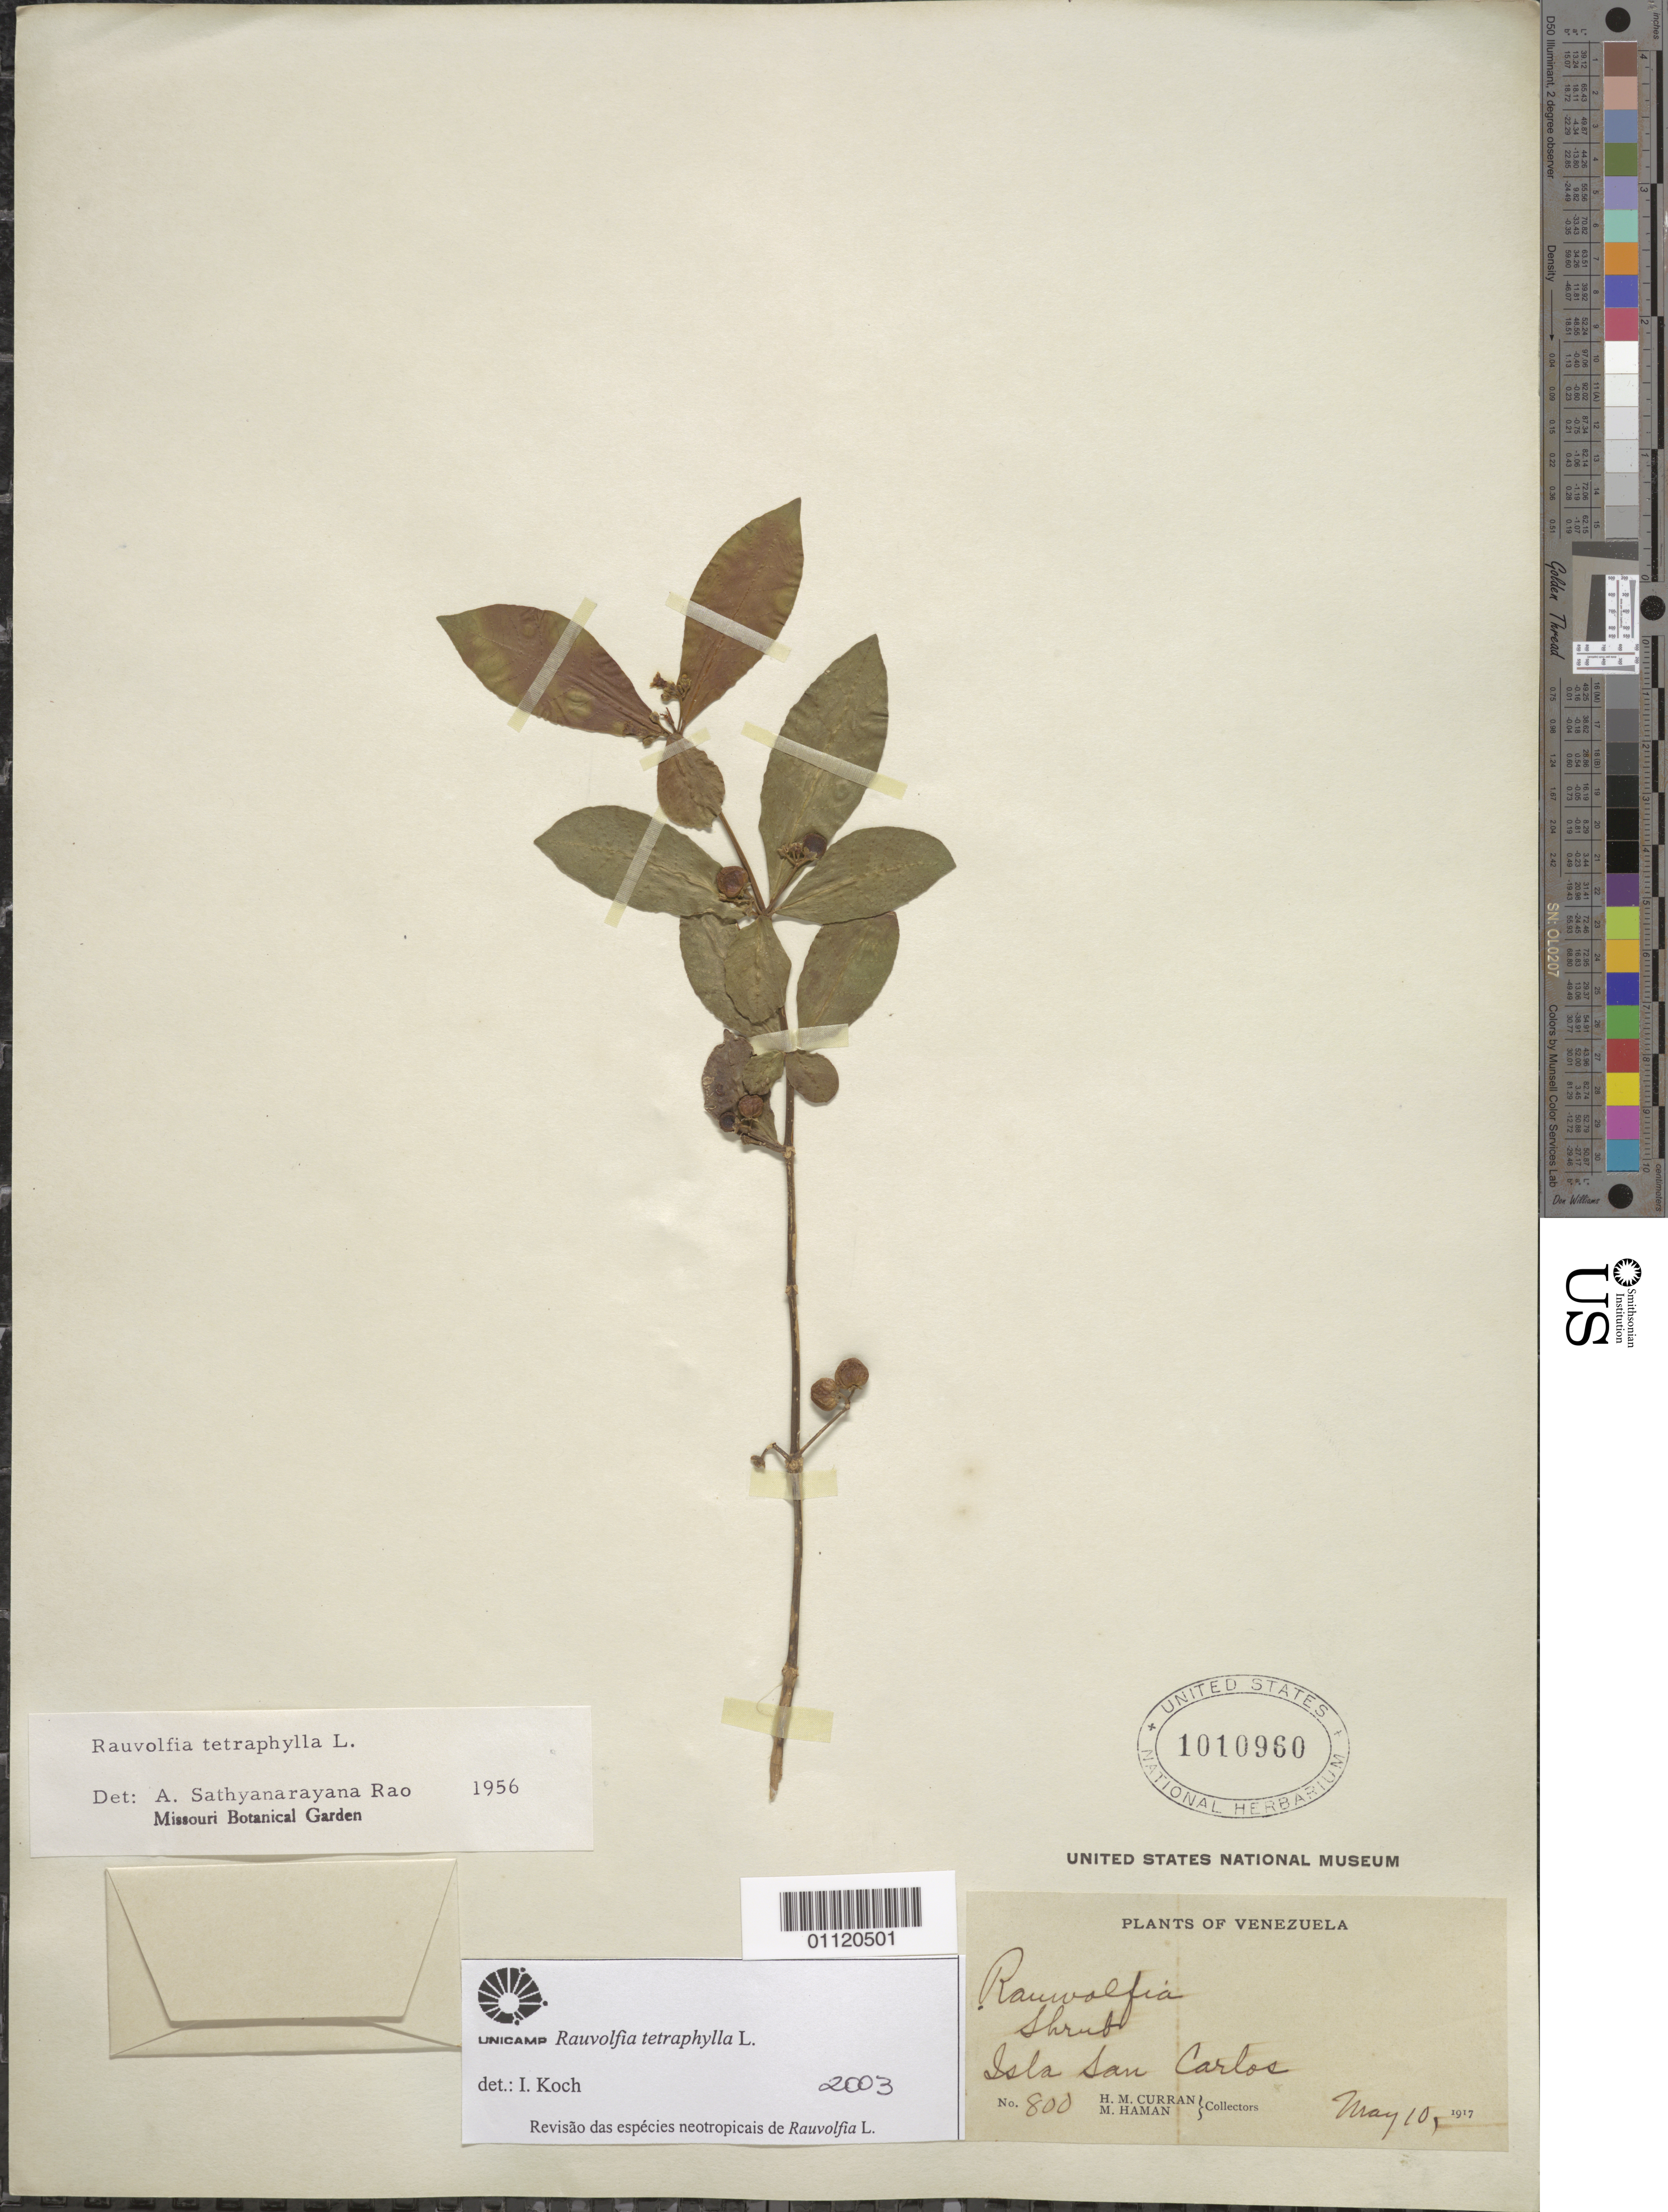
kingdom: Plantae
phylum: Tracheophyta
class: Magnoliopsida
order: Gentianales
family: Apocynaceae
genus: Rauvolfia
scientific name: Rauvolfia tetraphylla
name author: L.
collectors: H. M. Curran & M. Haman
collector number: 800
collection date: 1917-05-10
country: Venezuela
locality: Isla San Carlos.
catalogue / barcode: US 1010960